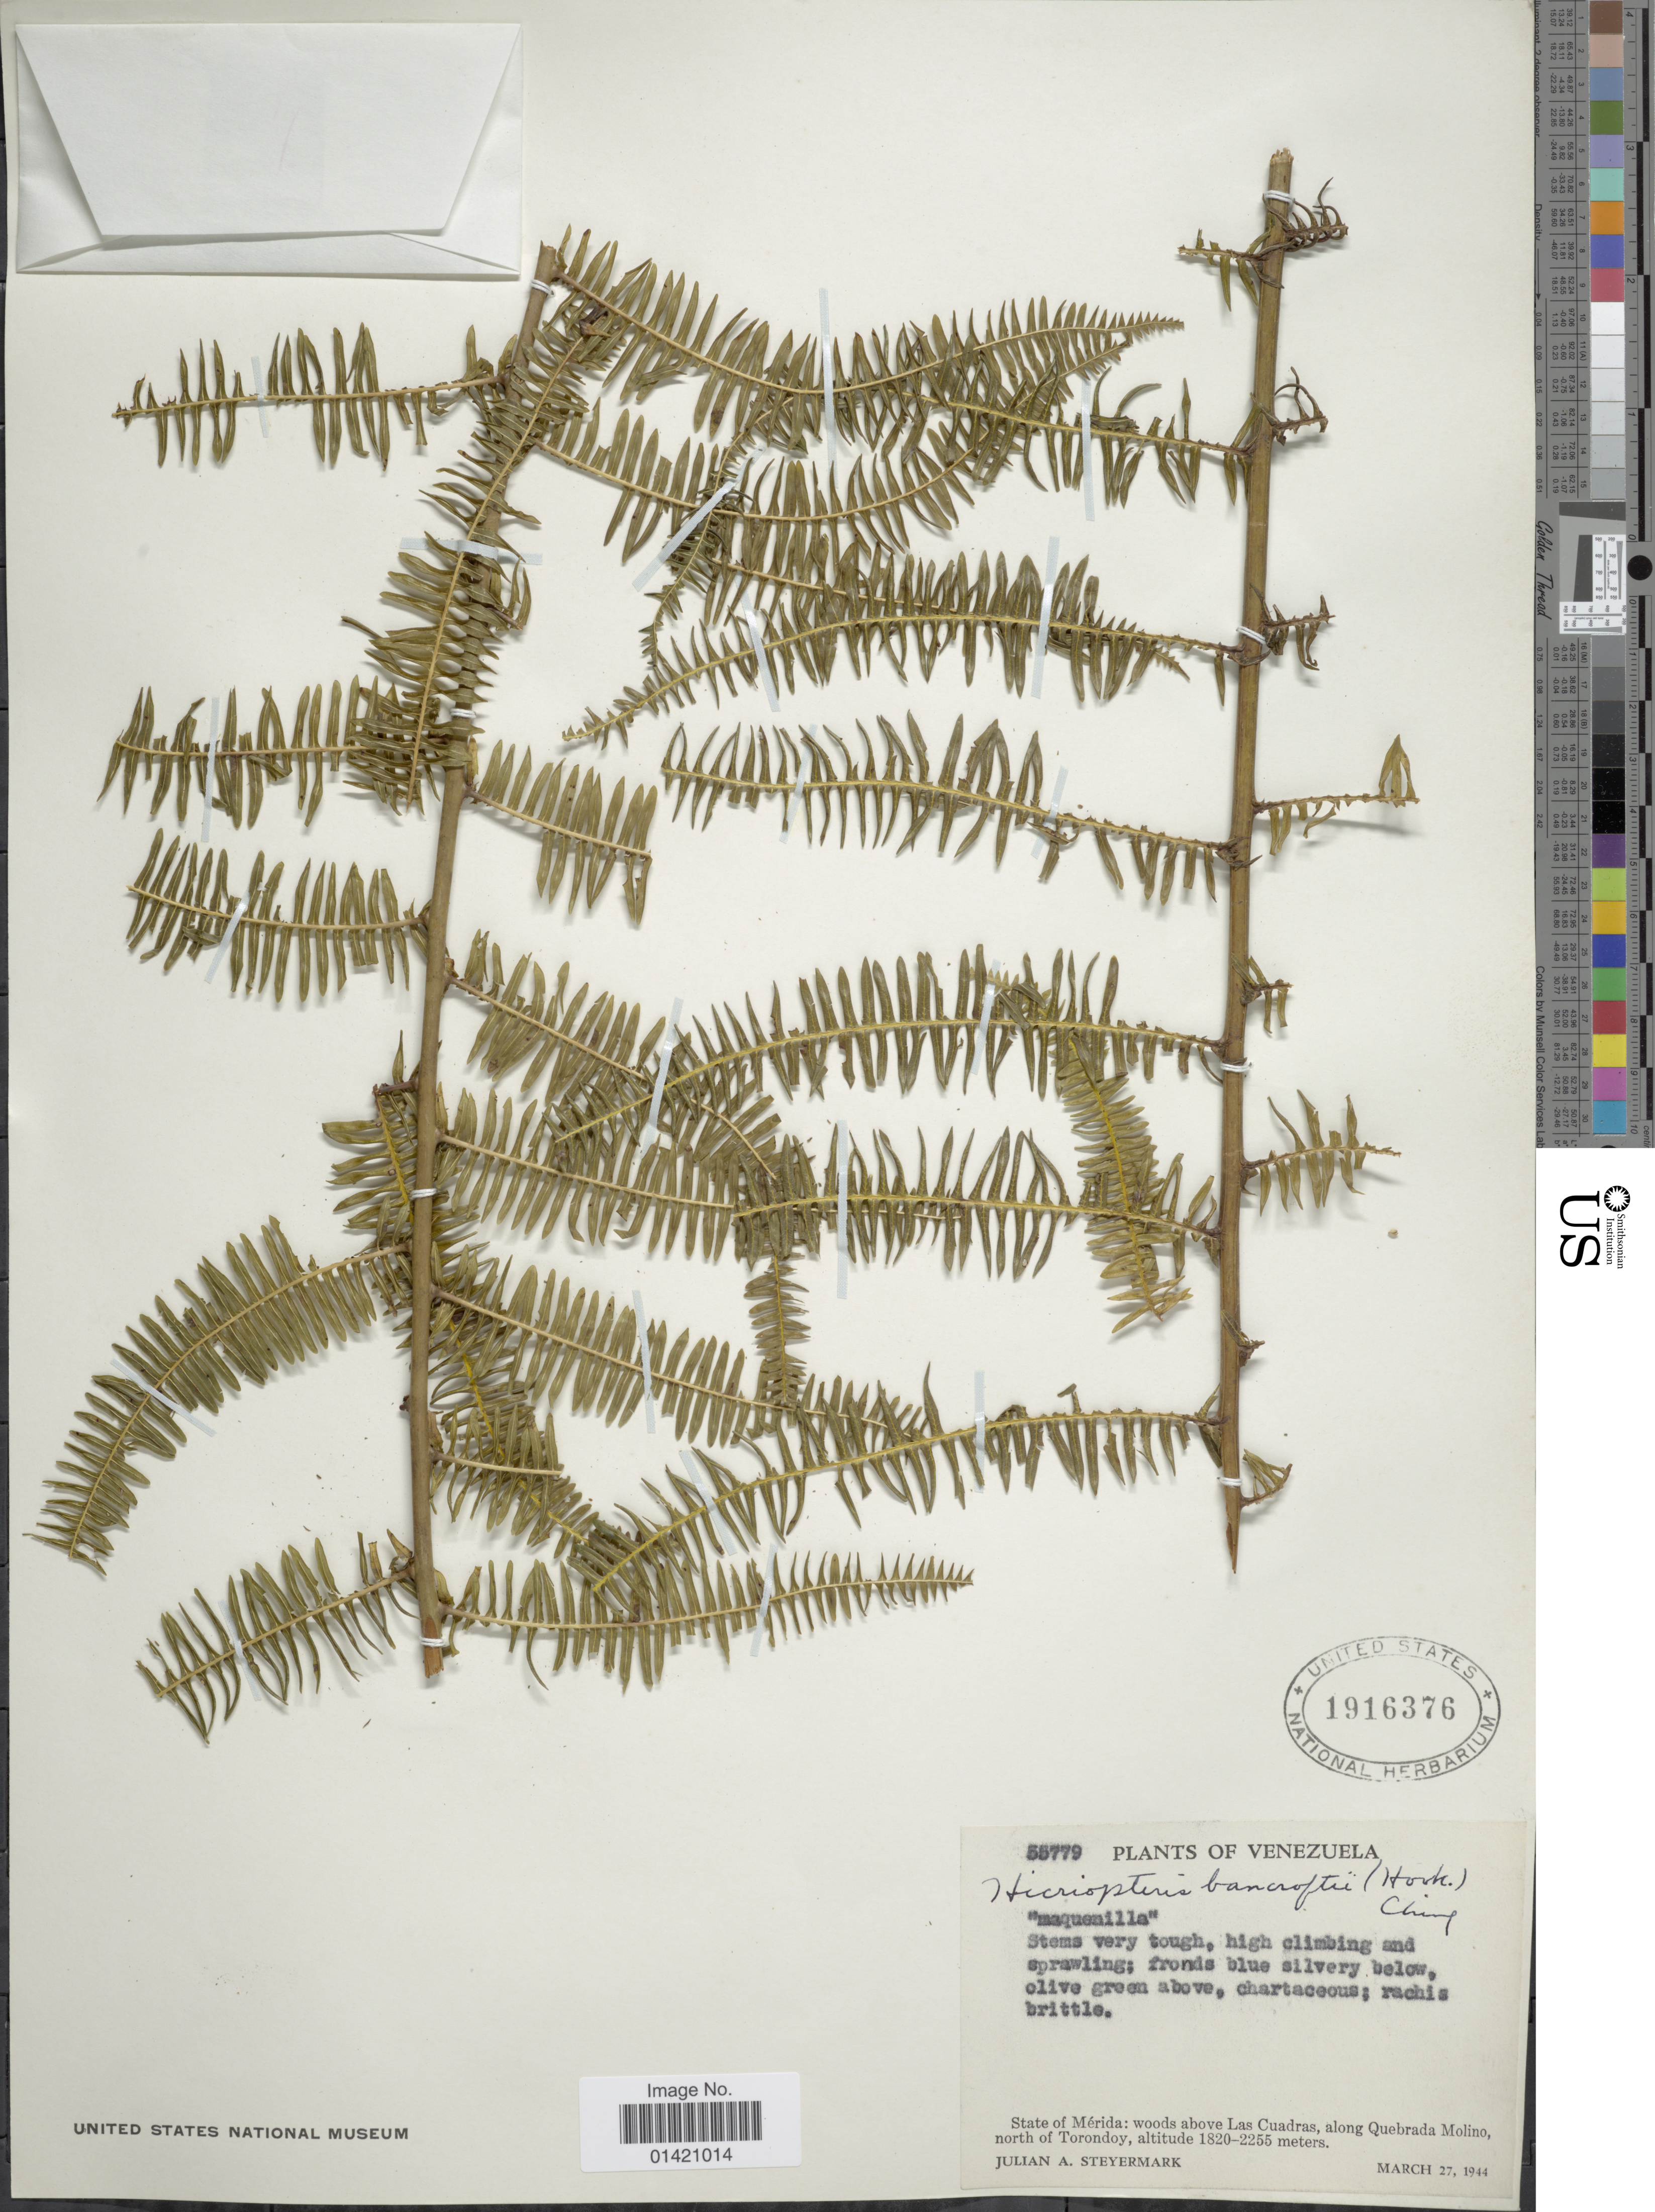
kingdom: Plantae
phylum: Tracheophyta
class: Polypodiopsida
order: Gleicheniales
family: Gleicheniaceae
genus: Diplopterygium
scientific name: Diplopterygium bancroftii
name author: (Hook.) A.R. Sm.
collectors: J. Steyermark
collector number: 55779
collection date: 1944-03-27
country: Venezuela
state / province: Mérida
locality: State of Merida: woods above La Cuadras, along Quebrada Molino, north of Torondoy.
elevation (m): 1820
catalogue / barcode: US 1916376